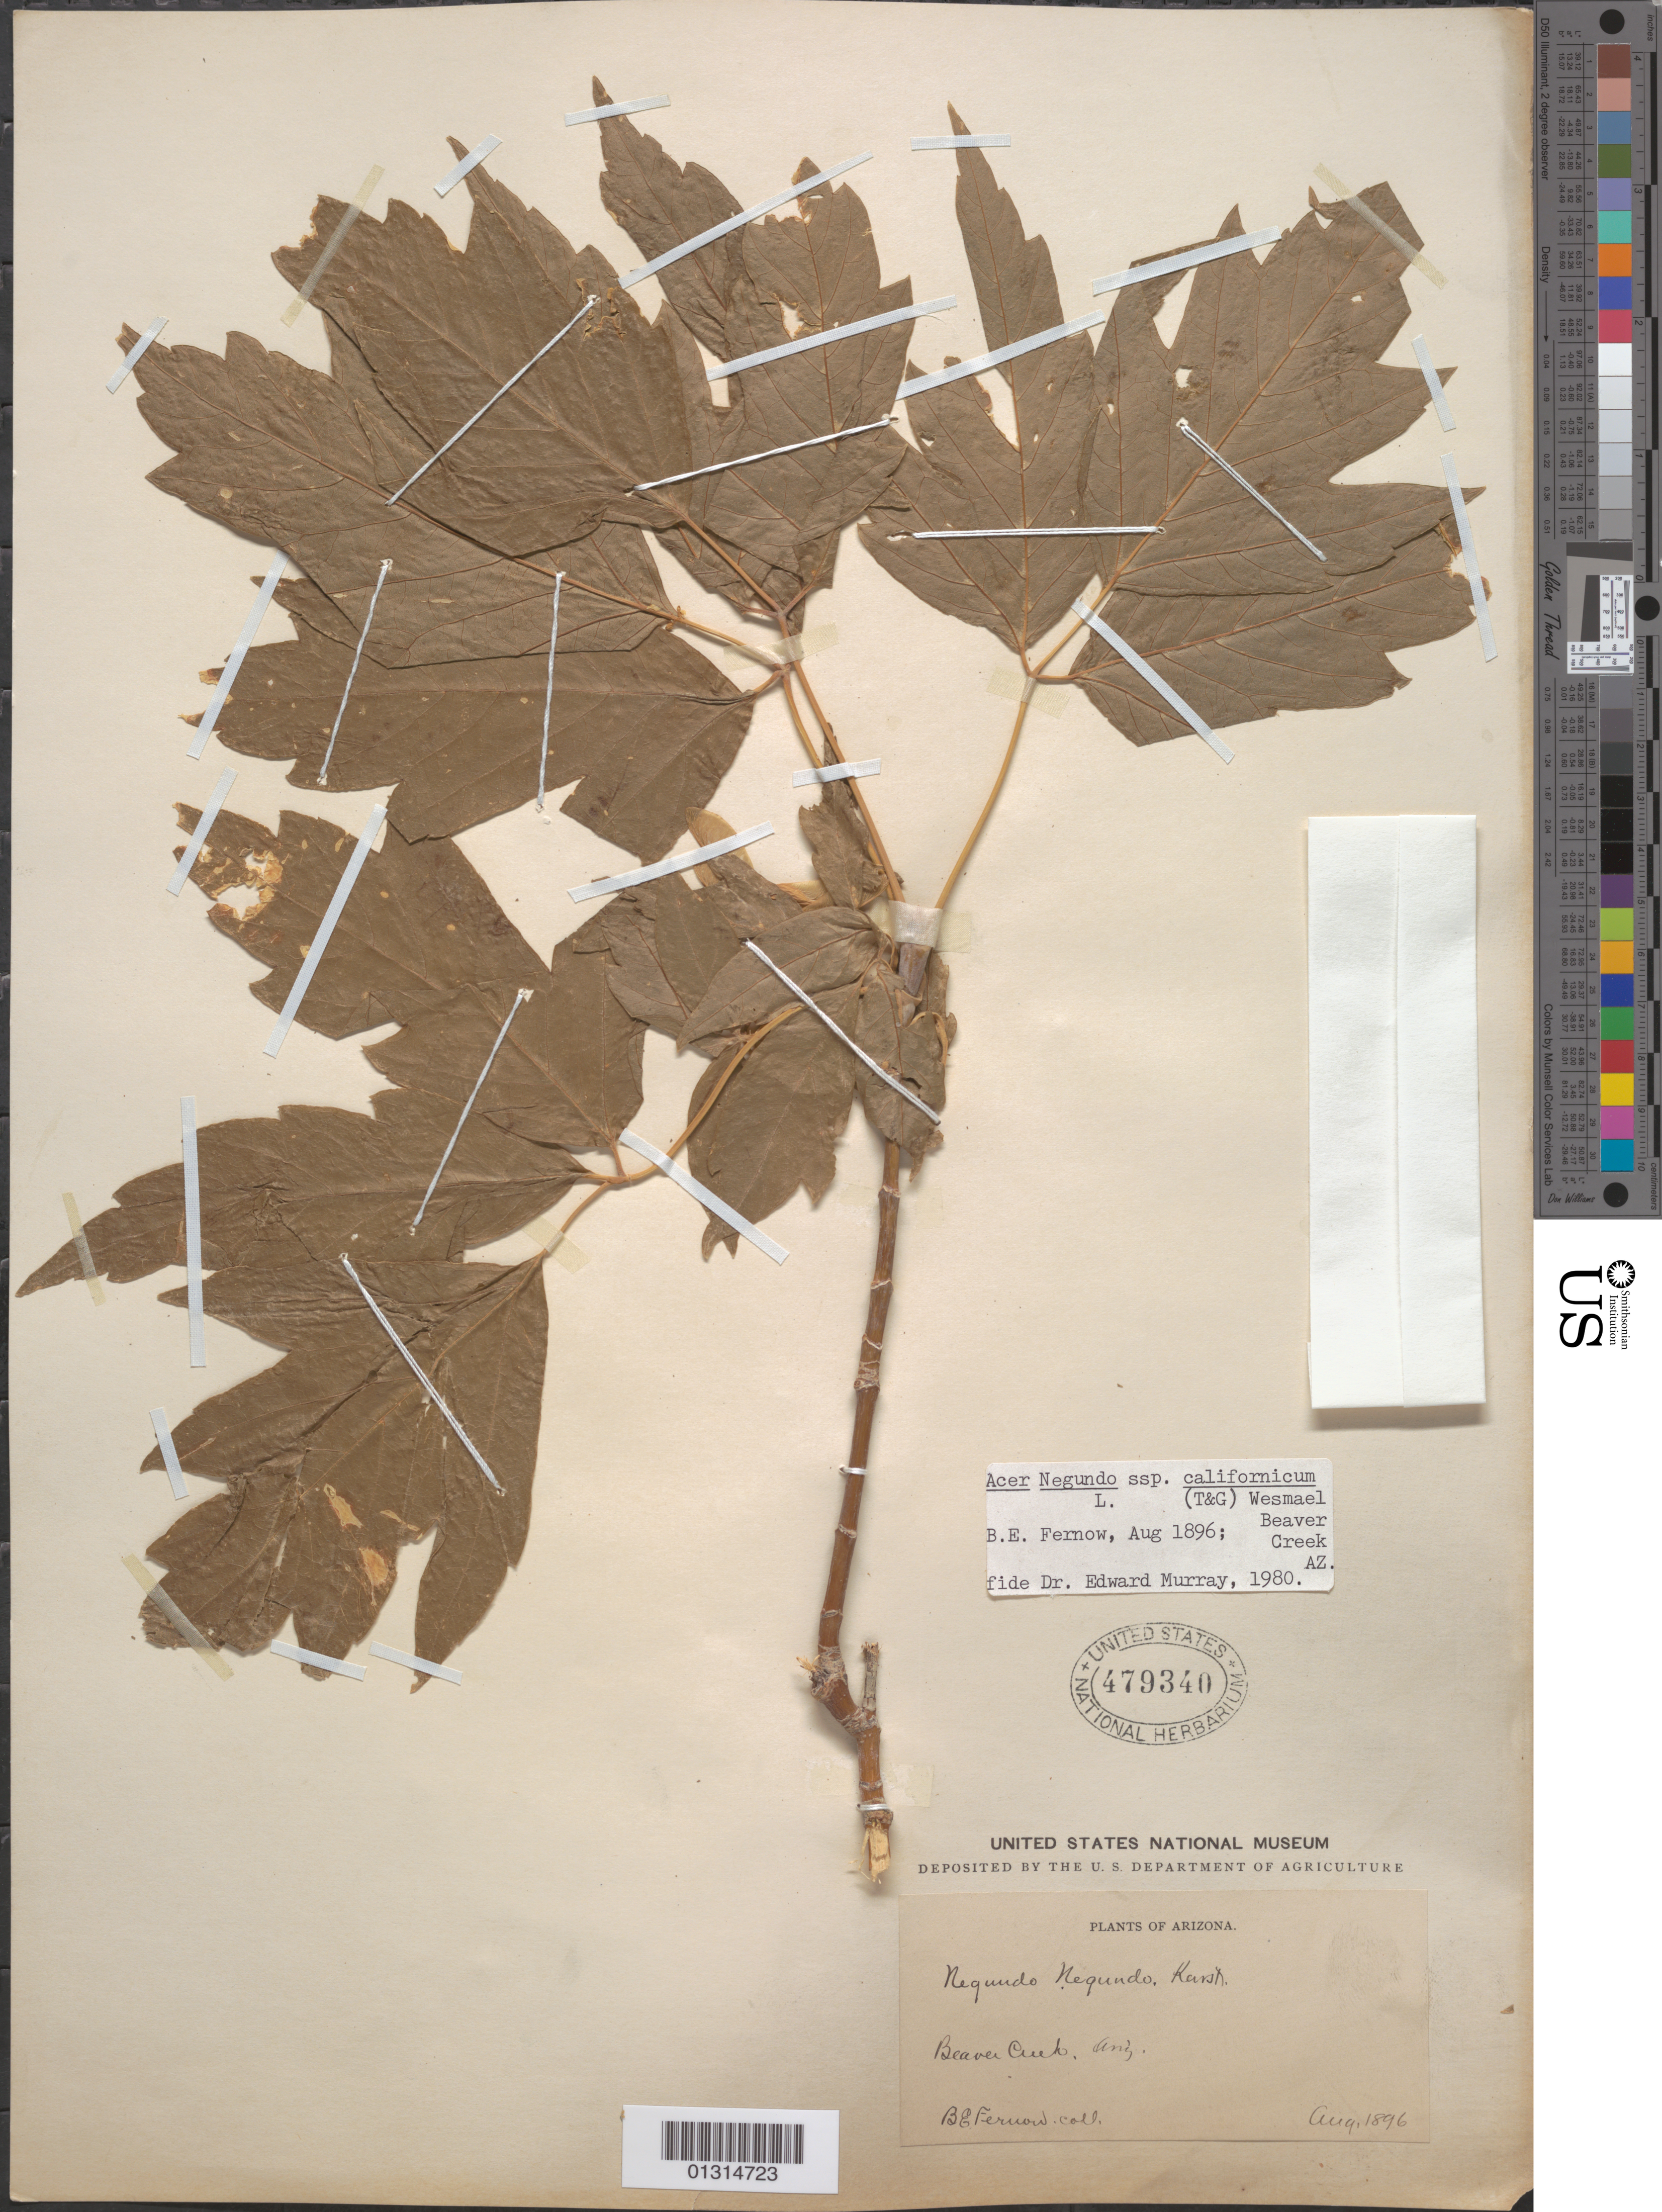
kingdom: Plantae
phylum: Tracheophyta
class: Magnoliopsida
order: Sapindales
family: Sapindaceae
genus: Acer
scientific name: Acer negundo subsp. californicum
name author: (Torr. & A. Gray) Wesm.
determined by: Murray, Edward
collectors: B. Fernow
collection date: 1896-08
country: United States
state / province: Arizona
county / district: Yavapai County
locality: Beaver Creek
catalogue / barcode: US 479340